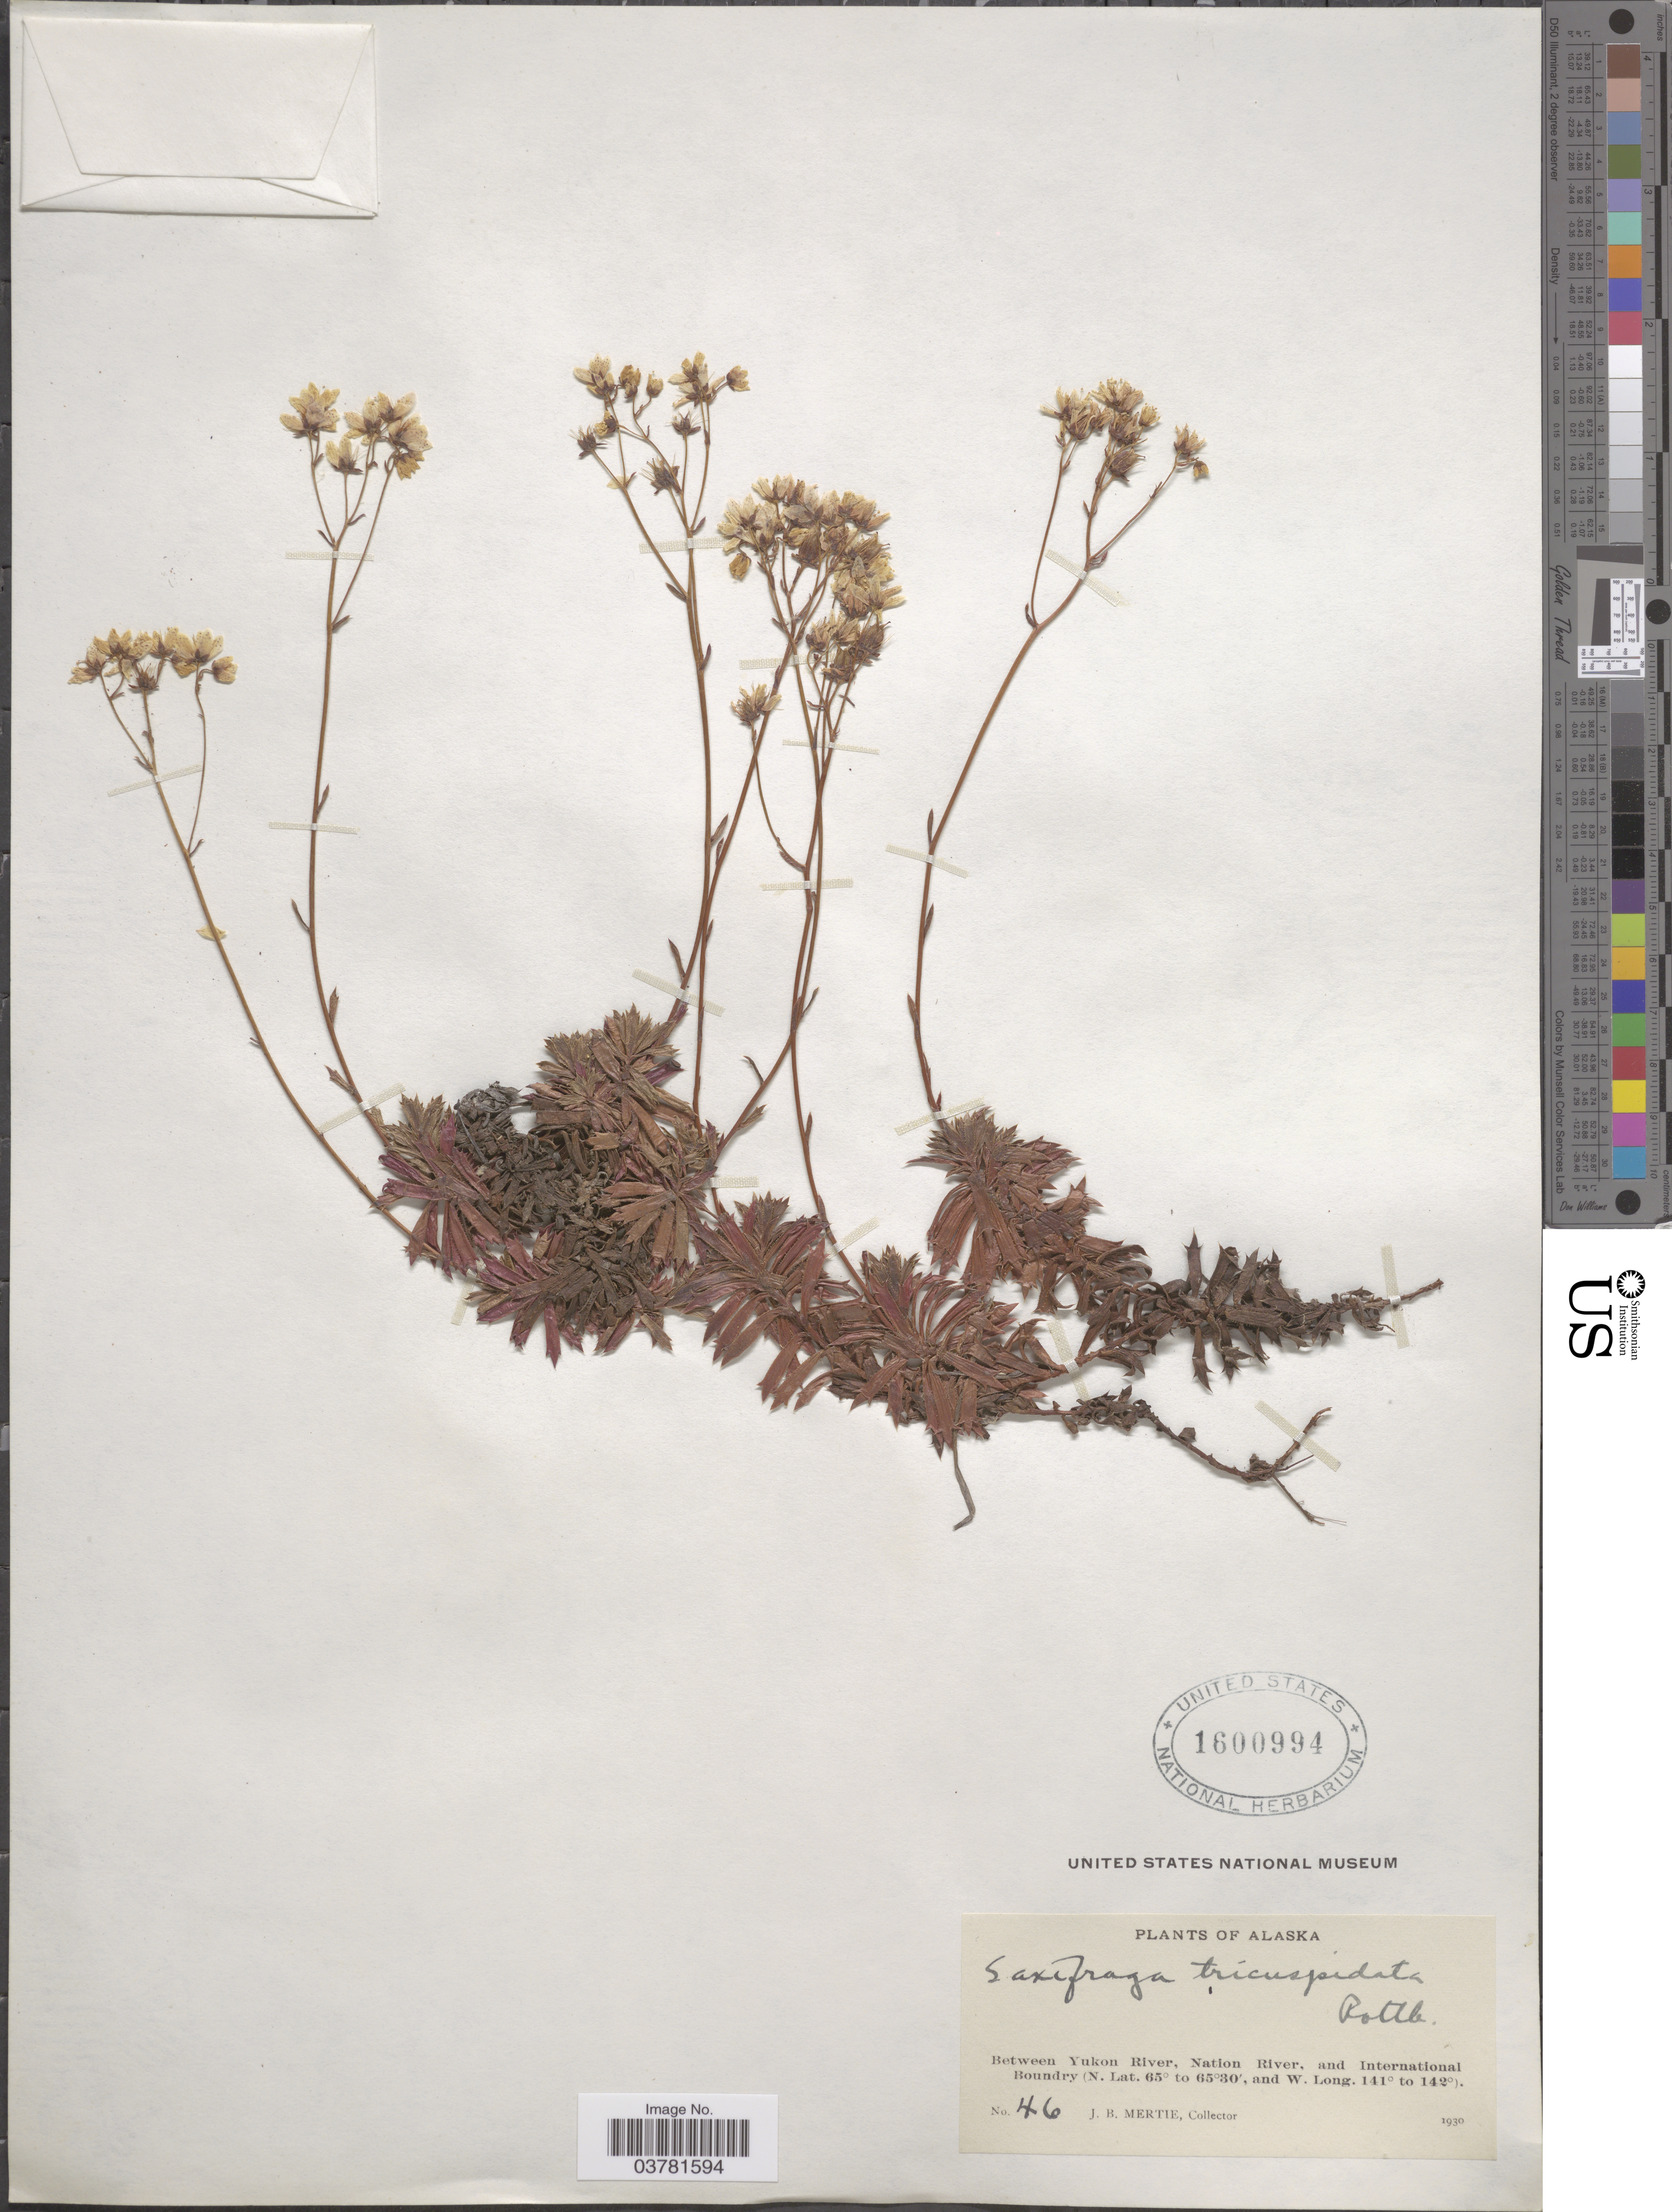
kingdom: Plantae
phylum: Tracheophyta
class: Magnoliopsida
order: Saxifragales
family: Saxifragaceae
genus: Saxifraga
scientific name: Saxifraga tricuspidata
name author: Rottb.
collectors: J. Mertie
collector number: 46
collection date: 1930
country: United States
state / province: Alaska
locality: Between Yukon River, Nation River, and International Boundary.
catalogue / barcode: US 1600994